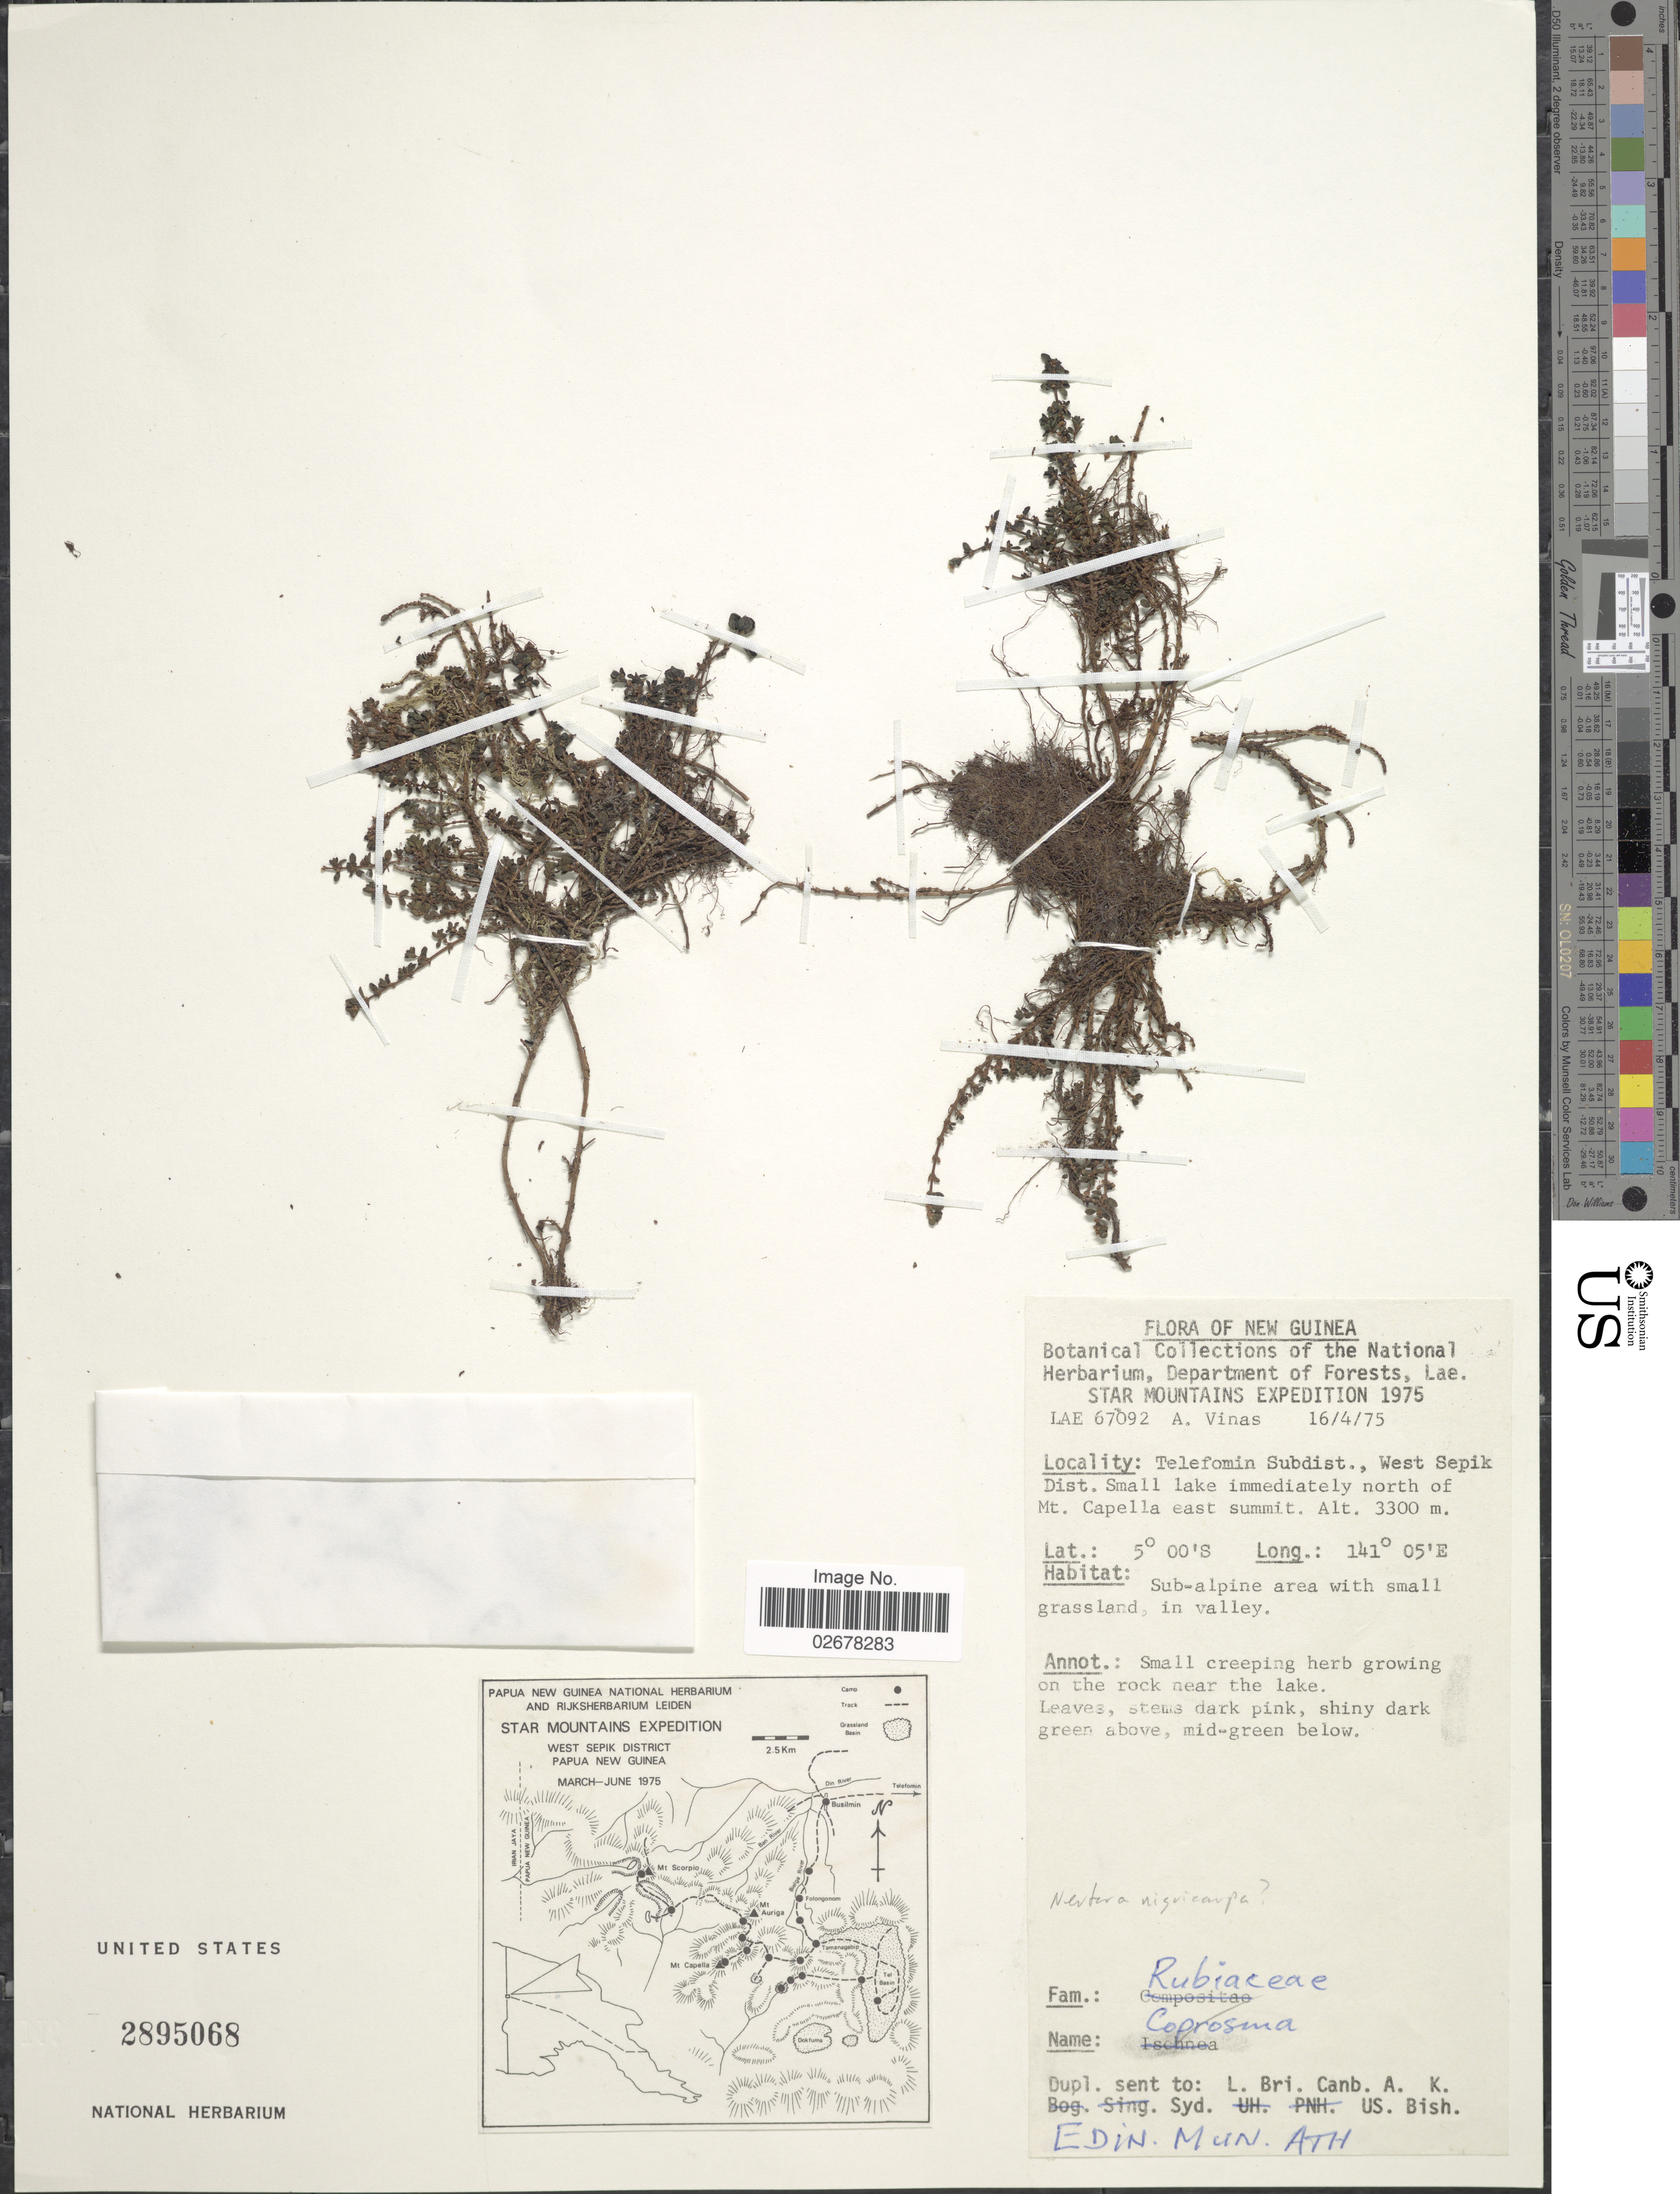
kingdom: Plantae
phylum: Tracheophyta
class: Magnoliopsida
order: Gentianales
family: Rubiaceae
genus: Nertera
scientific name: Nertera nigricarpa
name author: Hayata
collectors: A. Vinas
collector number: LAE 67092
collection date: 1975-04-16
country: Papua New Guinea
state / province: Sandaun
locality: New Guinea, Star Mountains, Telefomin Subdist., West Sepik Dist., small lake immediately north of Mt. Capella east summit.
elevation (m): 3300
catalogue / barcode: US 2895068